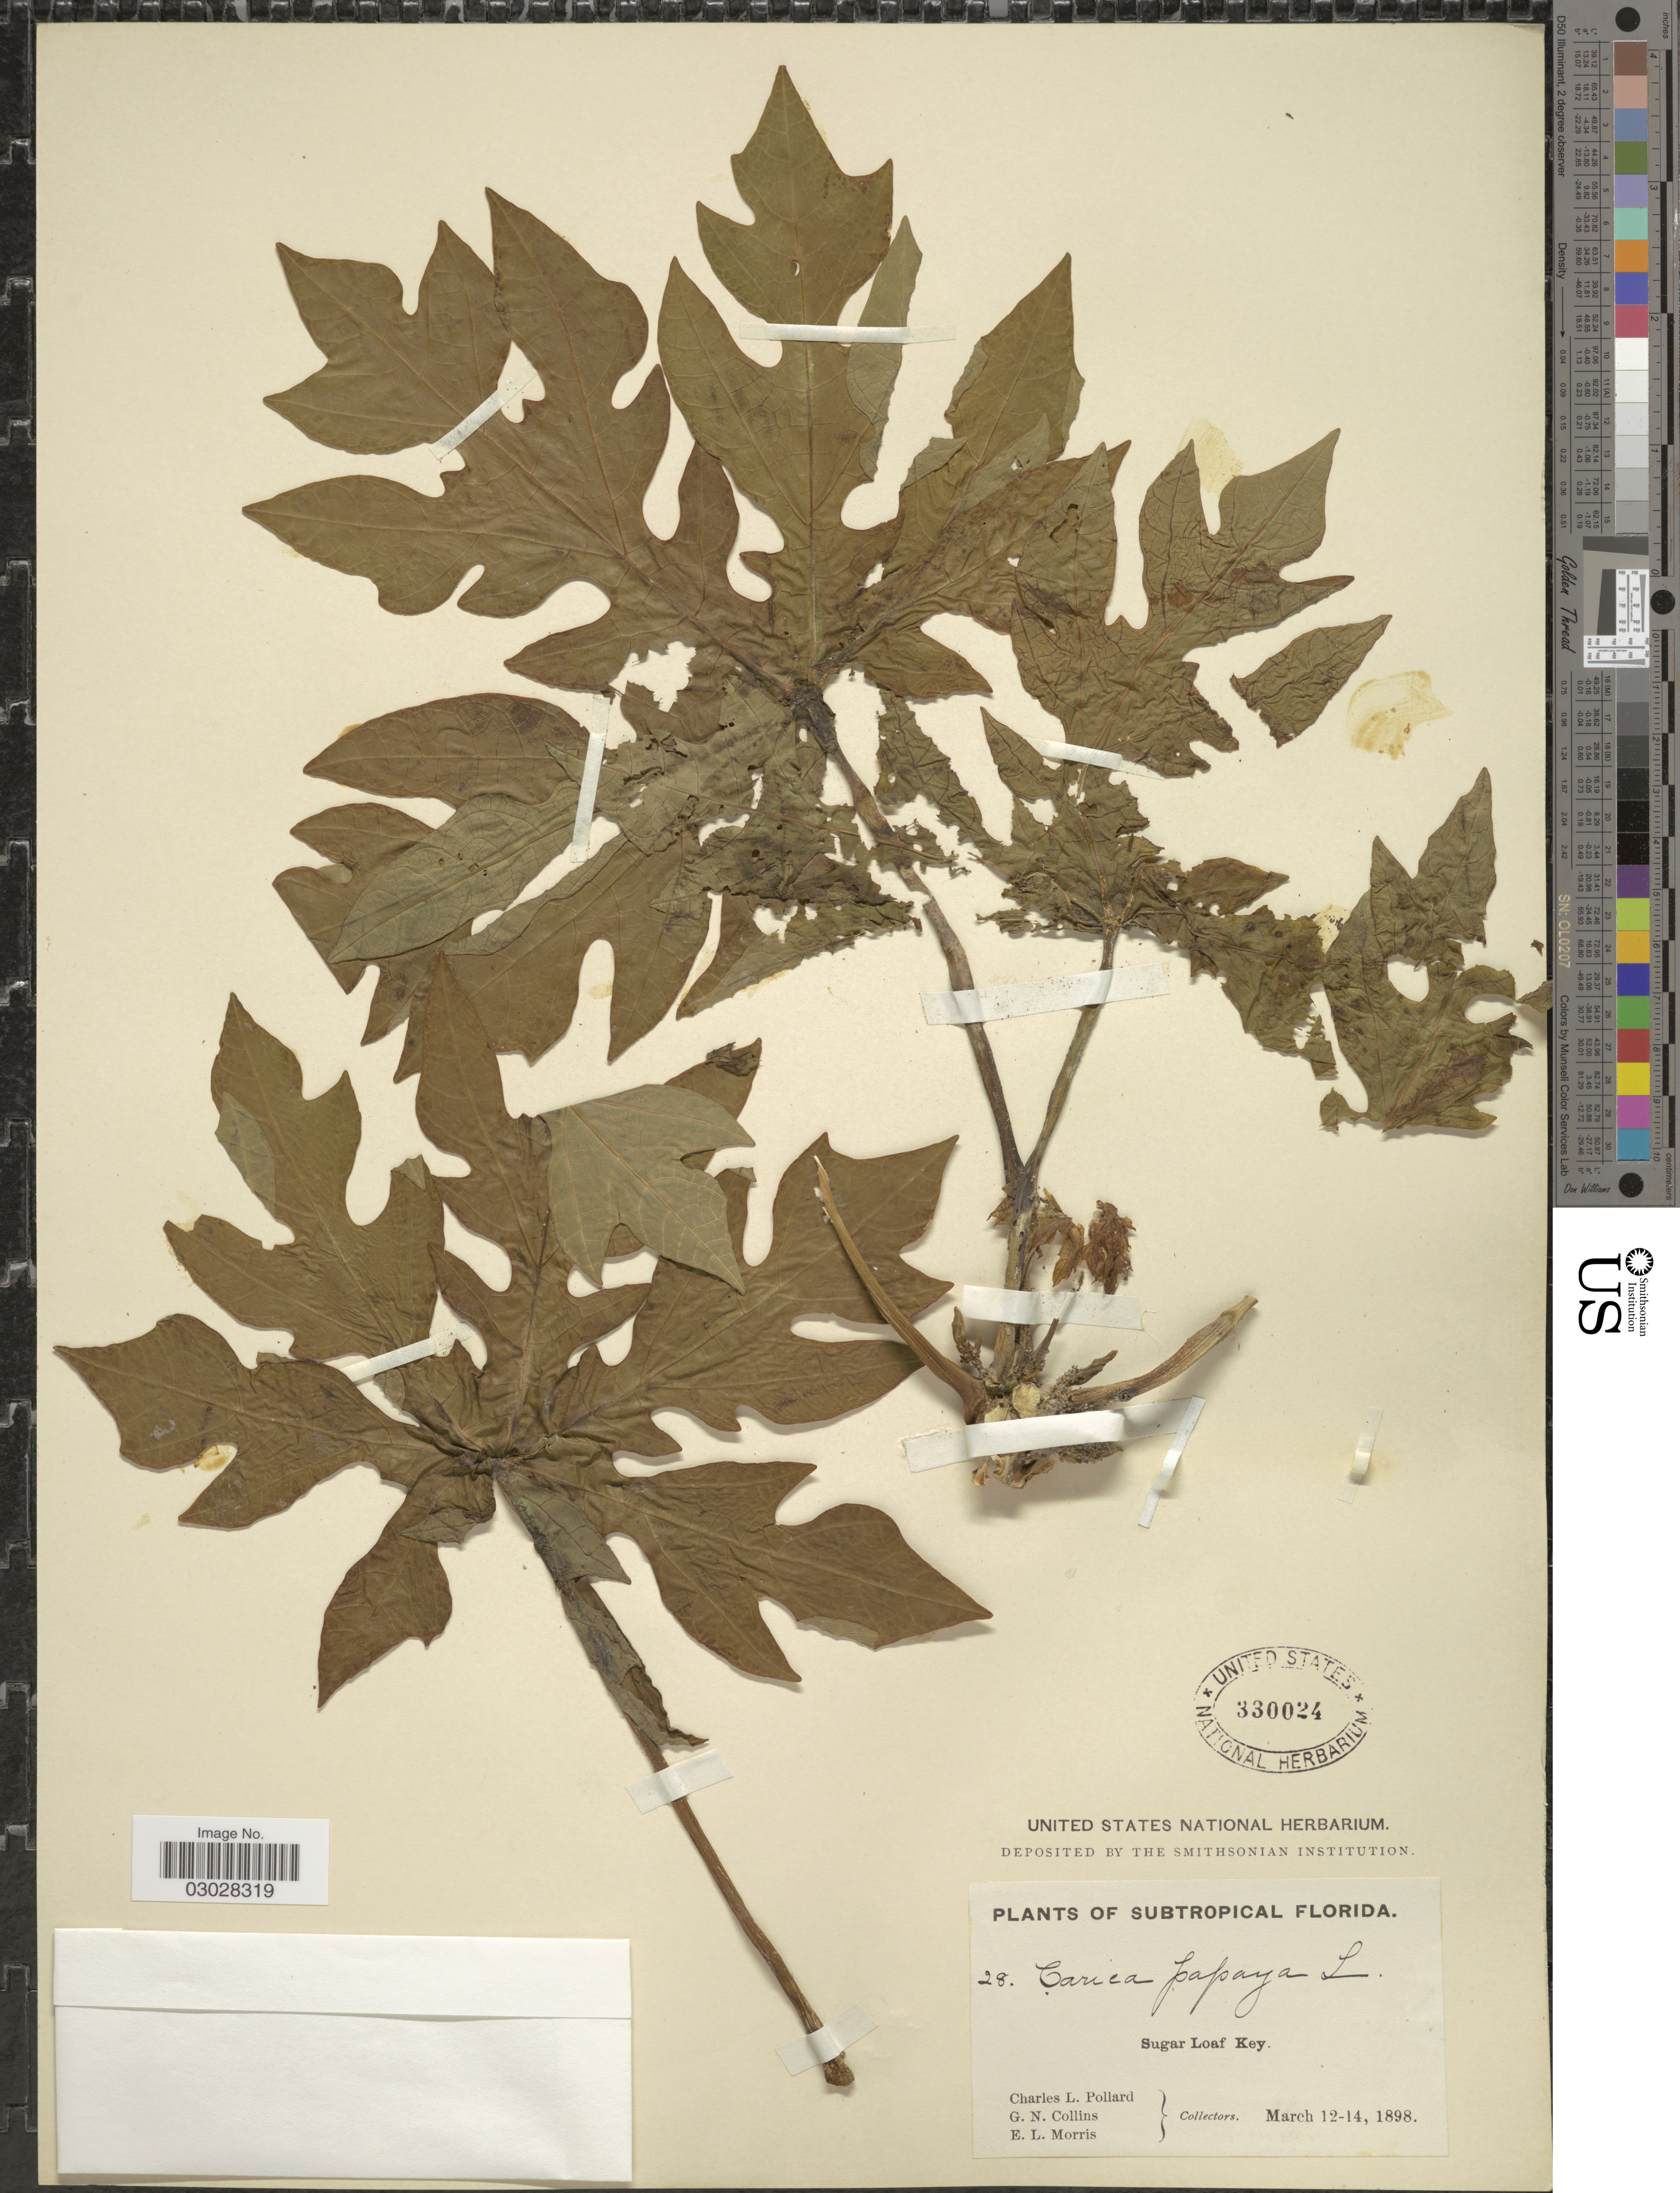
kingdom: Plantae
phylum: Tracheophyta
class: Magnoliopsida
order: Brassicales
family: Caricaceae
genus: Carica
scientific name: Carica papaya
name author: L.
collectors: C. L. Pollard, G. Collins & E. Morris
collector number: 28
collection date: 1898-03-12/1898-03-14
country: United States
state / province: Florida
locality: Subtropical Florida. Sugar Loaf Key.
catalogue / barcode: US 330024